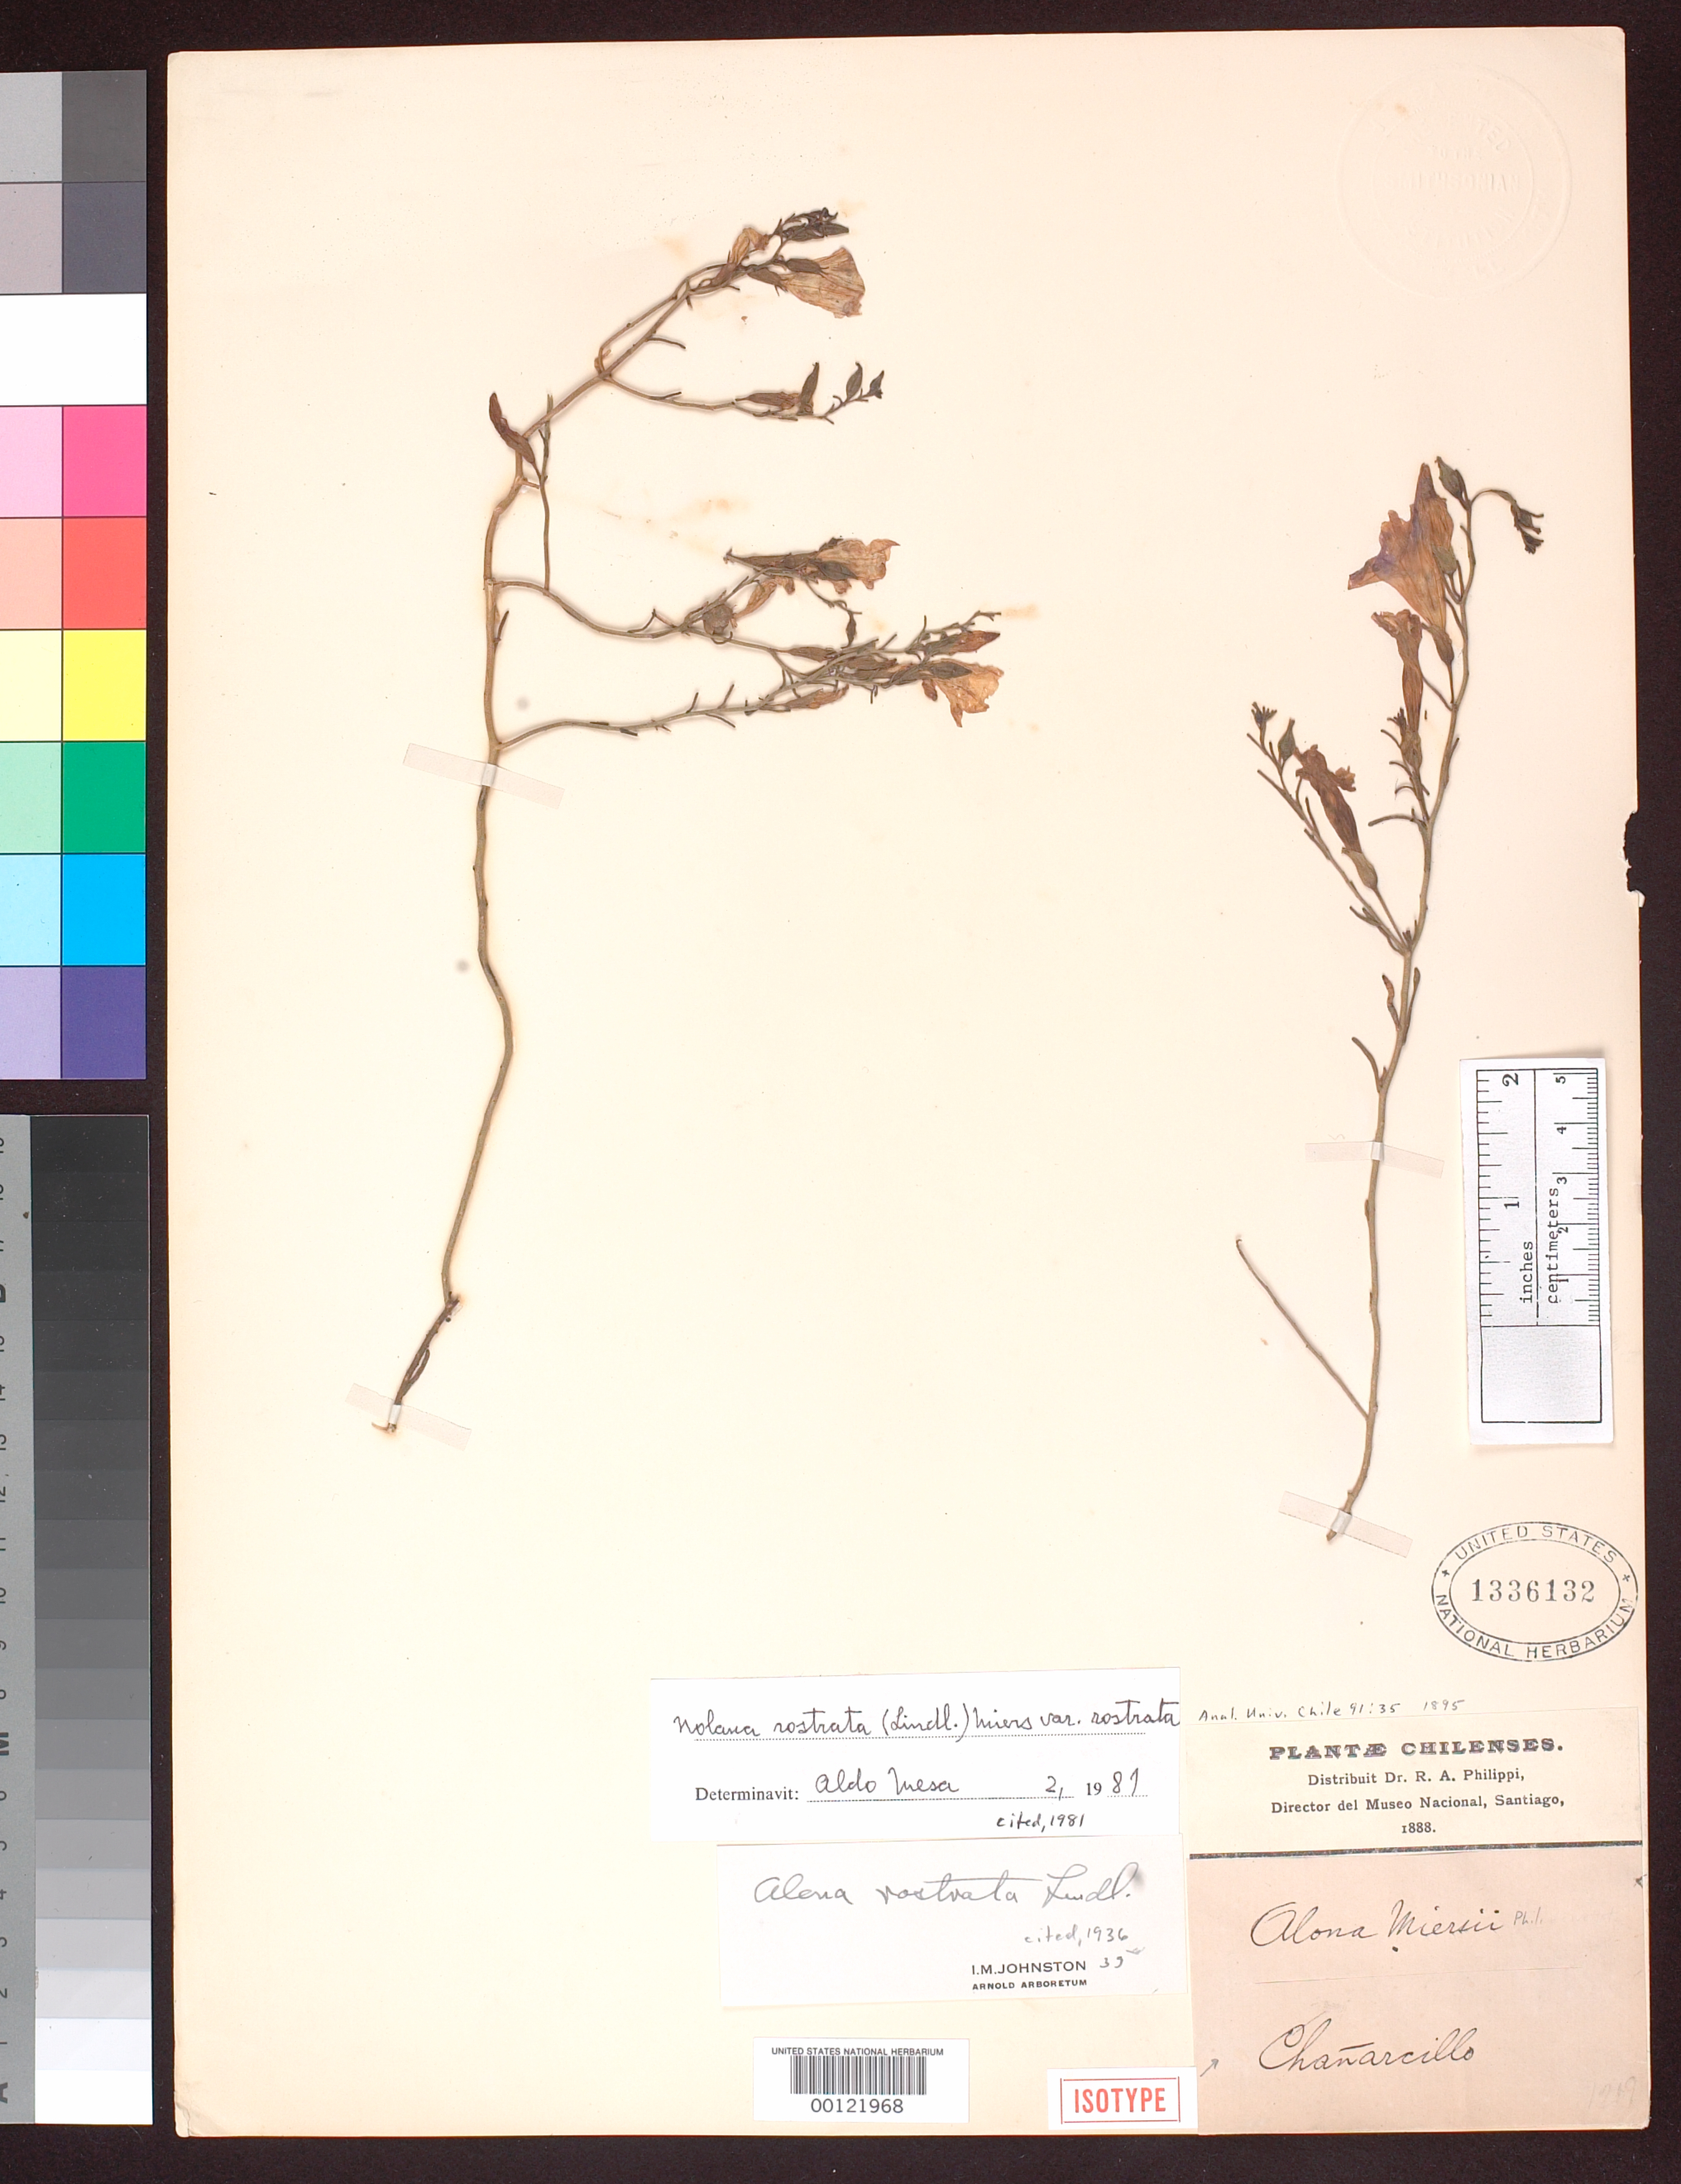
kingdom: Plantae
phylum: Tracheophyta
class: Magnoliopsida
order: Solanales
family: Solanaceae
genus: Alona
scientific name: Alona miersii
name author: Phil.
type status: Isotype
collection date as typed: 1885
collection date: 1885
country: Chile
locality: (Chanarcillo.)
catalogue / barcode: US 1336132